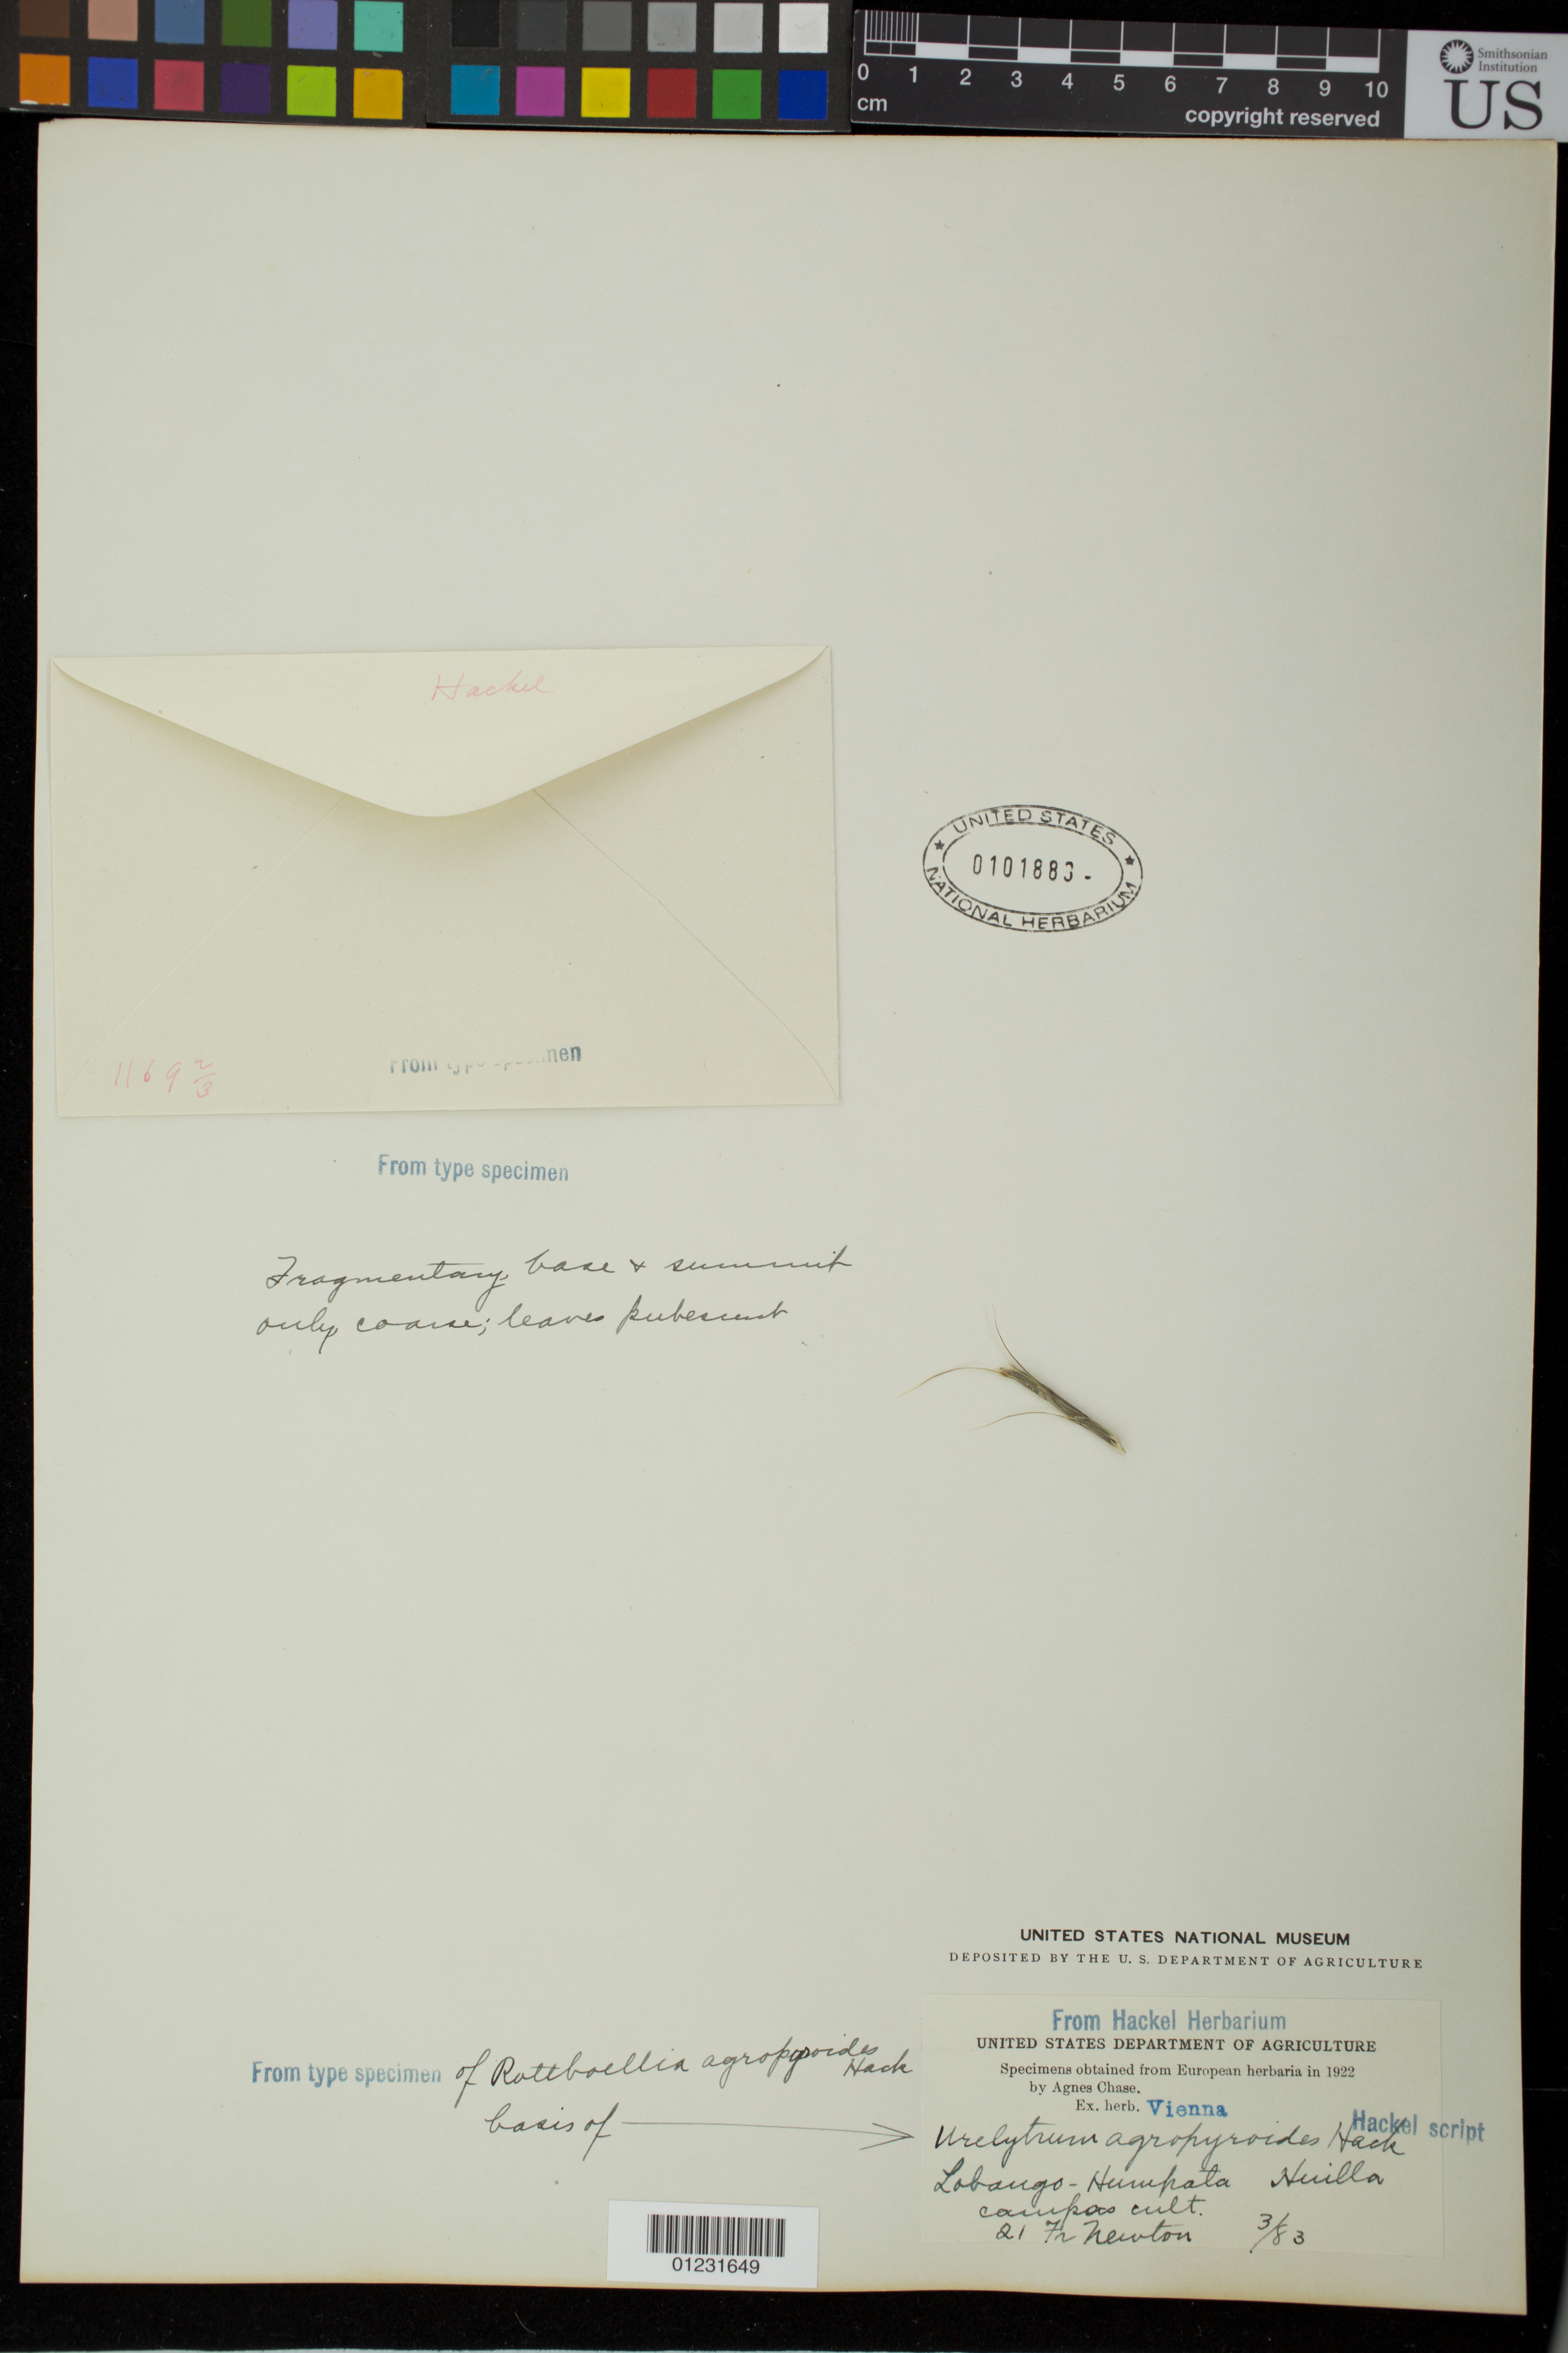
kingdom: Plantae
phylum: Tracheophyta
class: Liliopsida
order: Poales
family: Poaceae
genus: Rottboellia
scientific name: Rottboellia agropyroides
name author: Hack.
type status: Isotype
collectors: -. Newton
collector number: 21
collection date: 1883-03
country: Angola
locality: Humpata, Huilla.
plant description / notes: Fragmentary material of type specimen ex herb. Vienna.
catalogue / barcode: US 101883